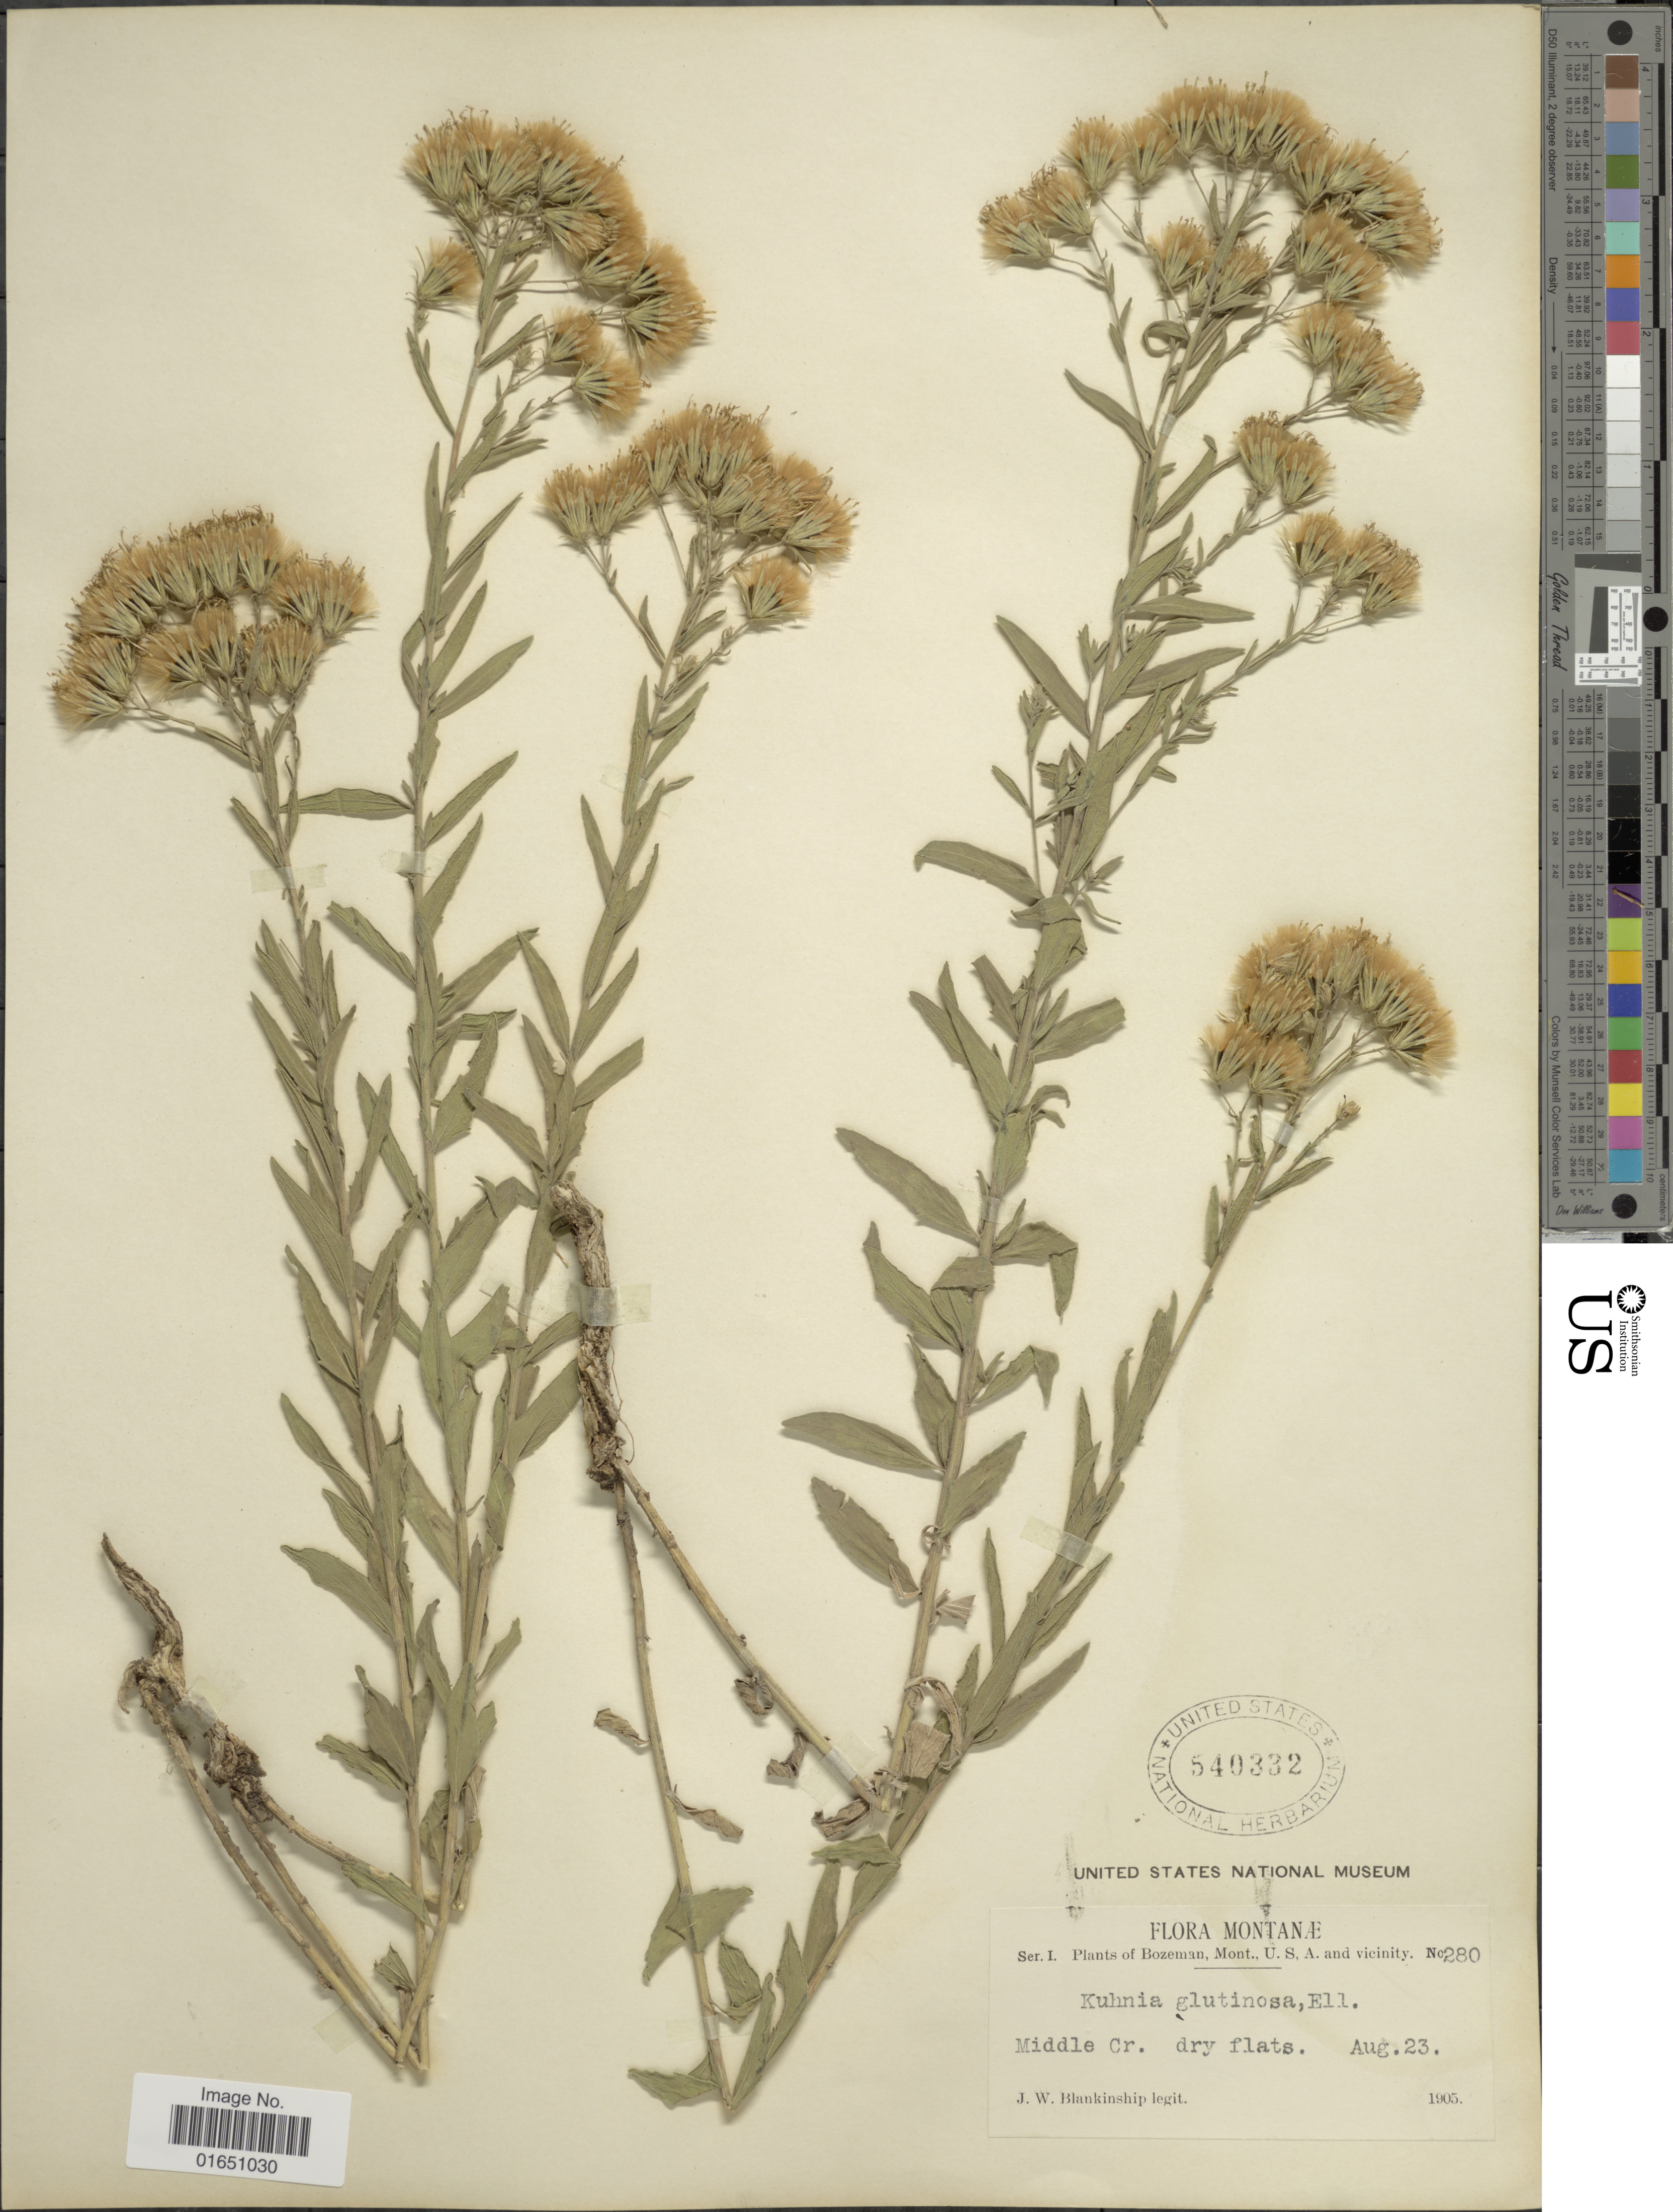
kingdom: Plantae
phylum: Tracheophyta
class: Magnoliopsida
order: Asterales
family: Asteraceae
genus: Brickellia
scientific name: Brickellia eupatorioides var. corymbulosa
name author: (Torr. & A. Gray) Shinners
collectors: J. W. Blankinship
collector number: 280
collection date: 1905-08-23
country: United States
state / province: Montana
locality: Middle Cr. Bozeman, Mont., and vicinity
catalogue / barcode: US 540332